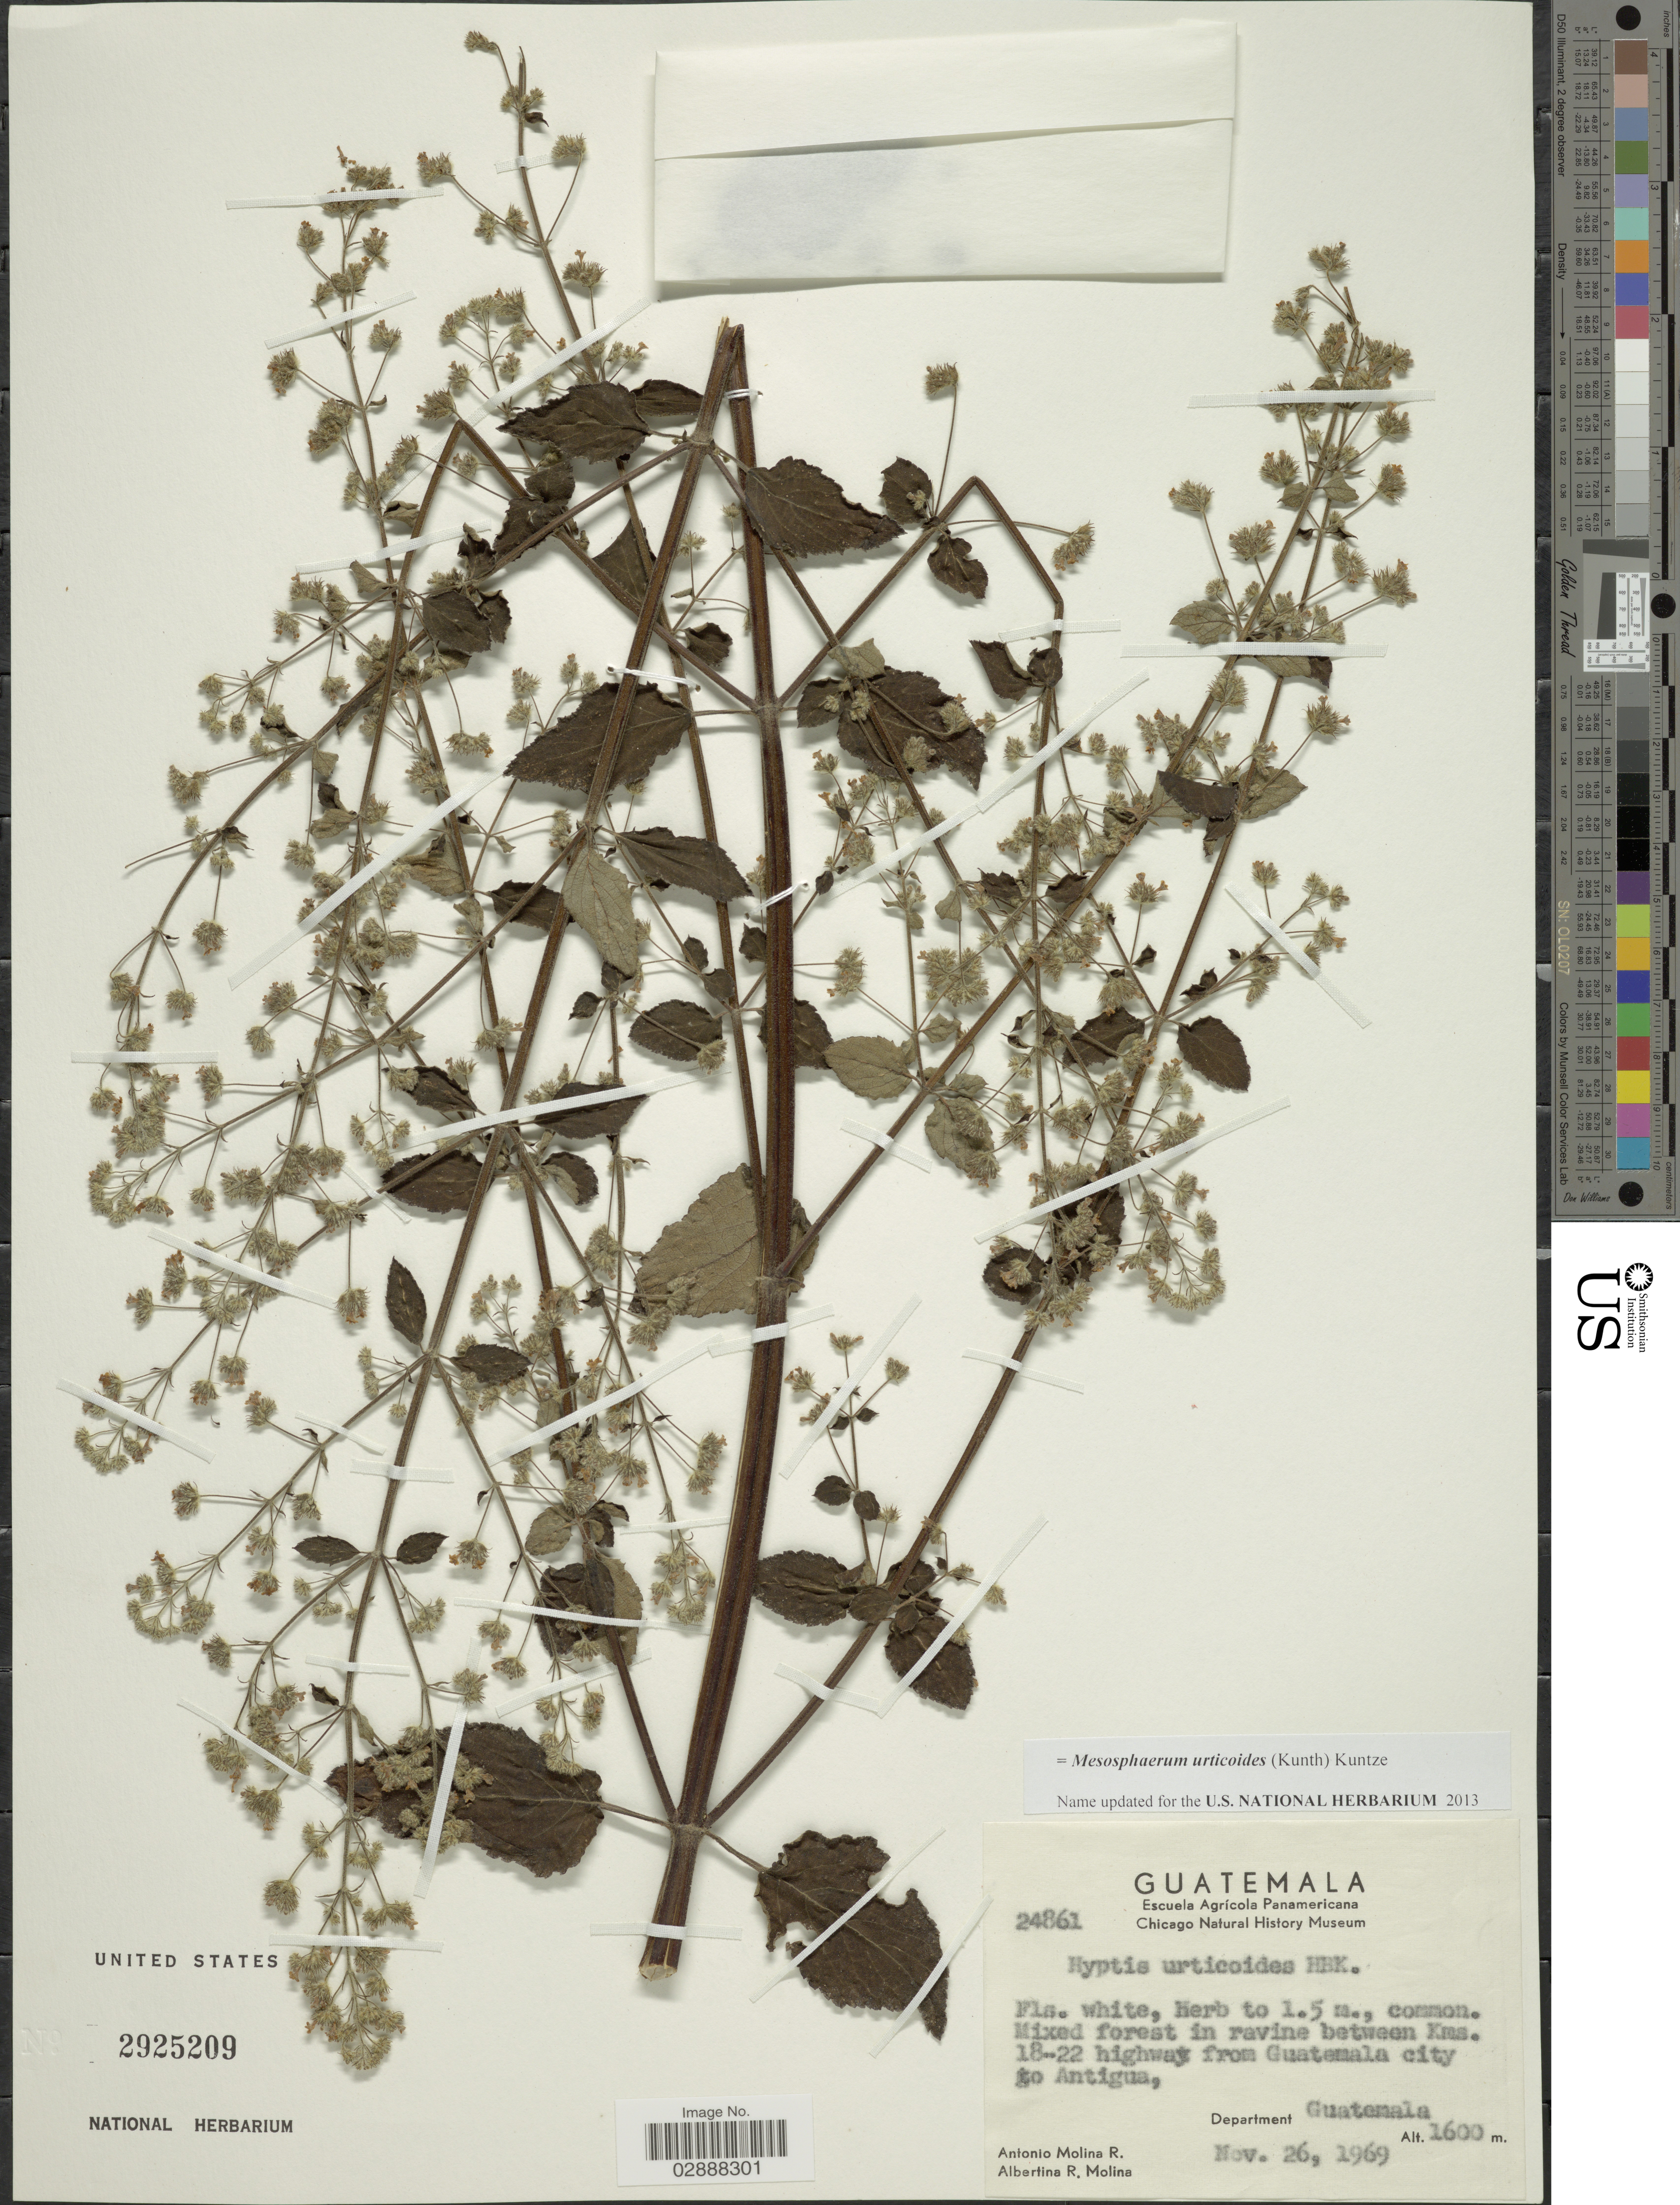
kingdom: Plantae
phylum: Tracheophyta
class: Magnoliopsida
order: Lamiales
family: Lamiaceae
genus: Mesosphaerum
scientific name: Mesosphaerum urticoides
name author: (Kunth) Kuntze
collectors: A. Molina R. & A. R. Molina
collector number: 24861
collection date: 1969-11-26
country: Guatemala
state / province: Guatemala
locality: Between Kms. 18-22 highway from Guatemala City to Antigua. Department Guatemala.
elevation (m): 1600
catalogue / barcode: US 2925209